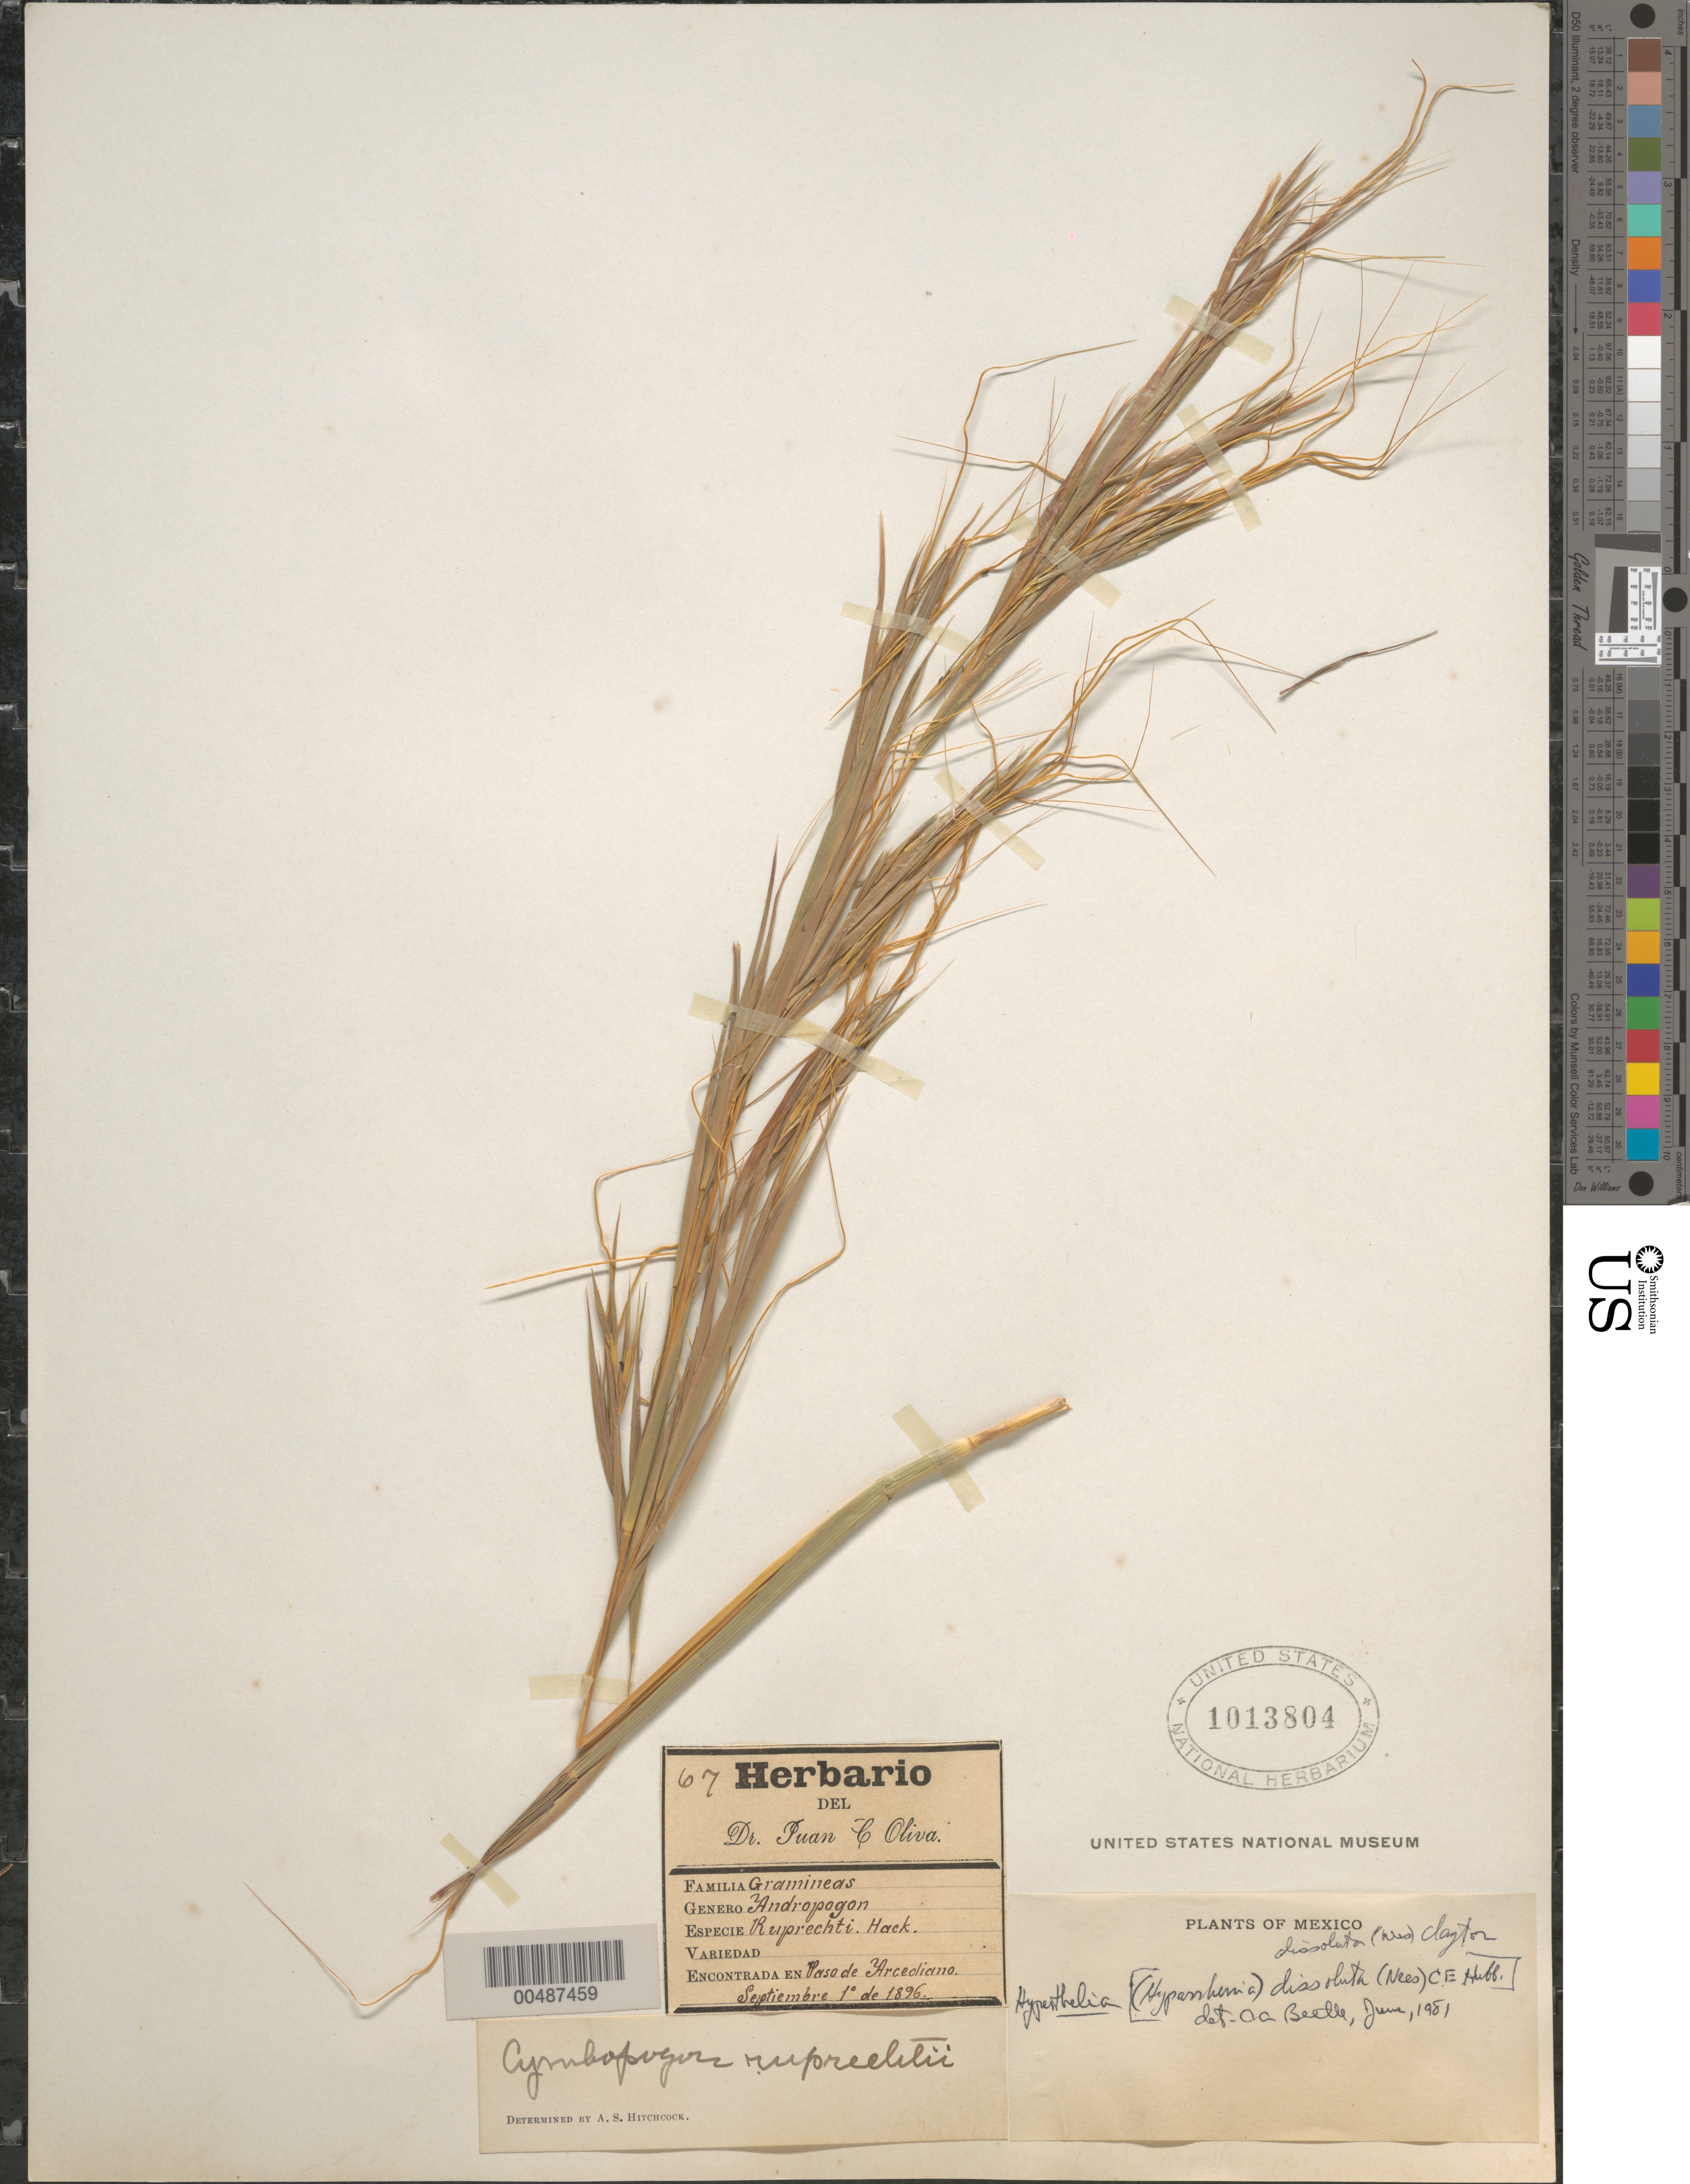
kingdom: Plantae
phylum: Tracheophyta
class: Liliopsida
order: Poales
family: Poaceae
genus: Hyperthelia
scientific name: Hyperthelia dissoluta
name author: (Nees ex Steud.) Clayton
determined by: Beetle, Alan A.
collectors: J. C. Oliva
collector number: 67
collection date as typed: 1 Sep 1896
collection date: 1896-09-01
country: Mexico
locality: Paso de Arcediano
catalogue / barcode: US 1013804